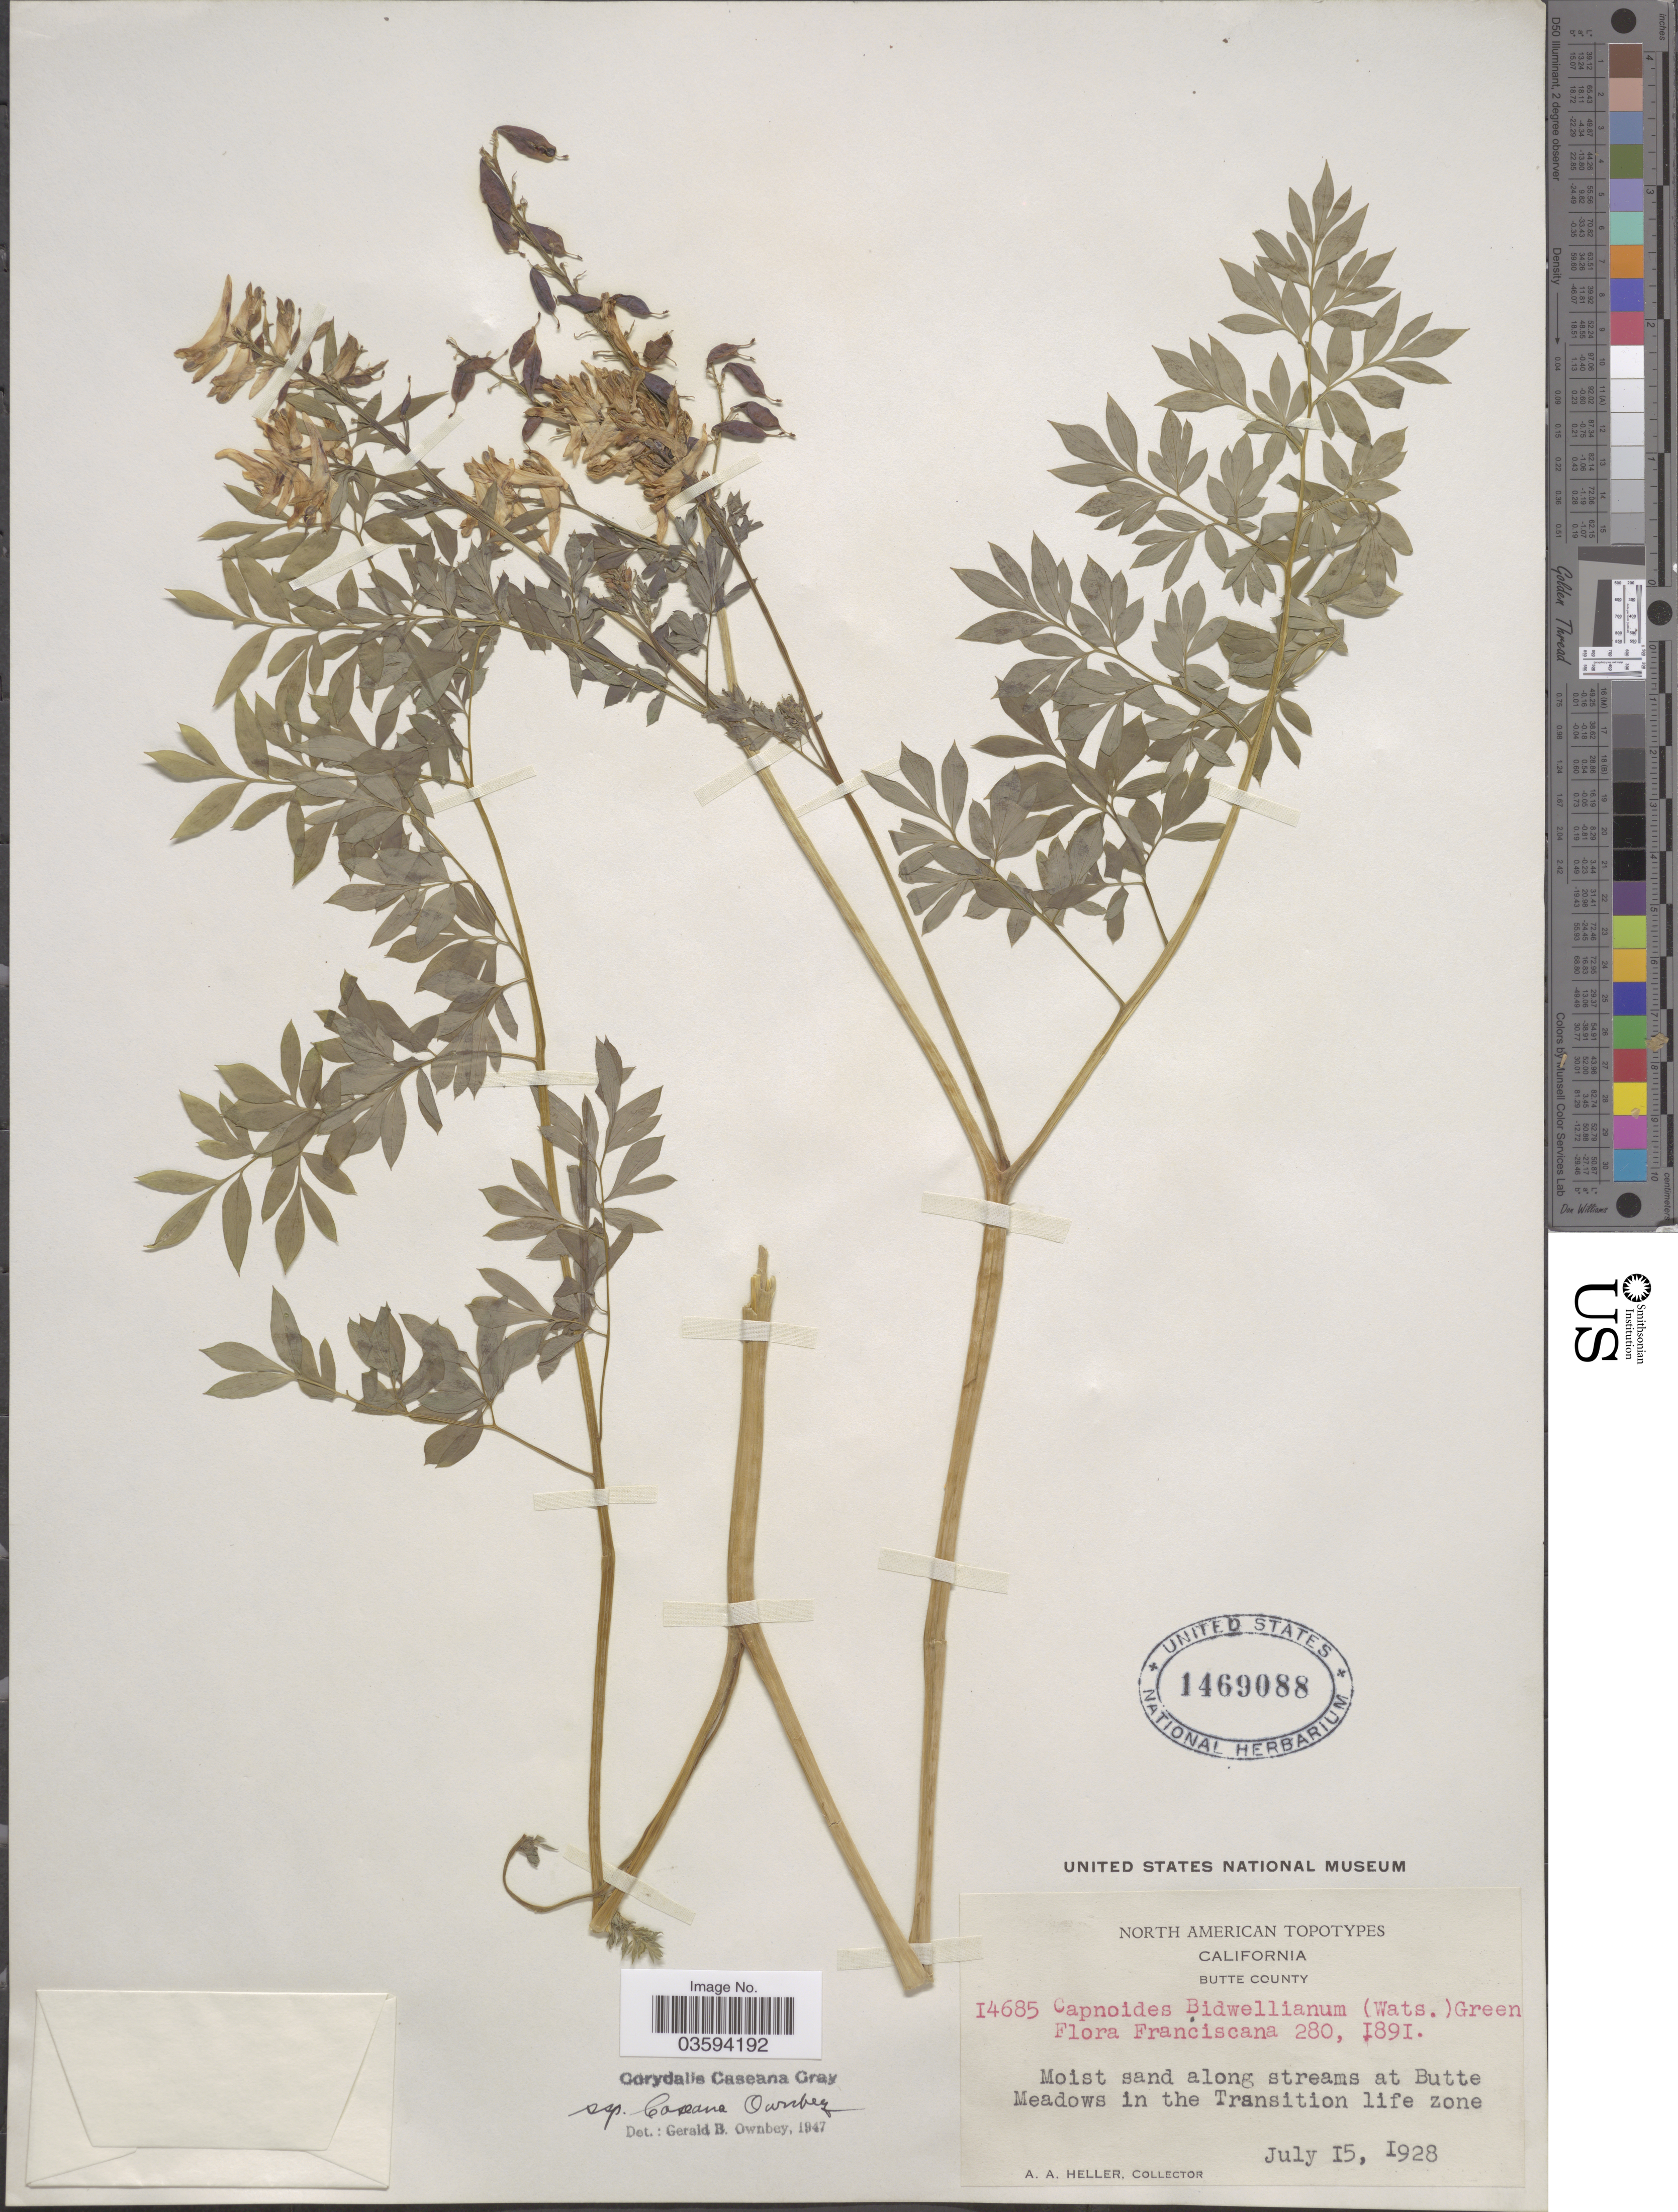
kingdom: Plantae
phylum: Tracheophyta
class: Magnoliopsida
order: Ranunculales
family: Papaveraceae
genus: Corydalis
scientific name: Corydalis caseana subsp. caseana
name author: A. Gray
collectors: A. A. Heller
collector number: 14685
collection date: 1928-07-15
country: United States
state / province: California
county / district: Butte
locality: Butte County. Moist sand along streams at Butte Meadows in the Transition life zone.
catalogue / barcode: US 1469088